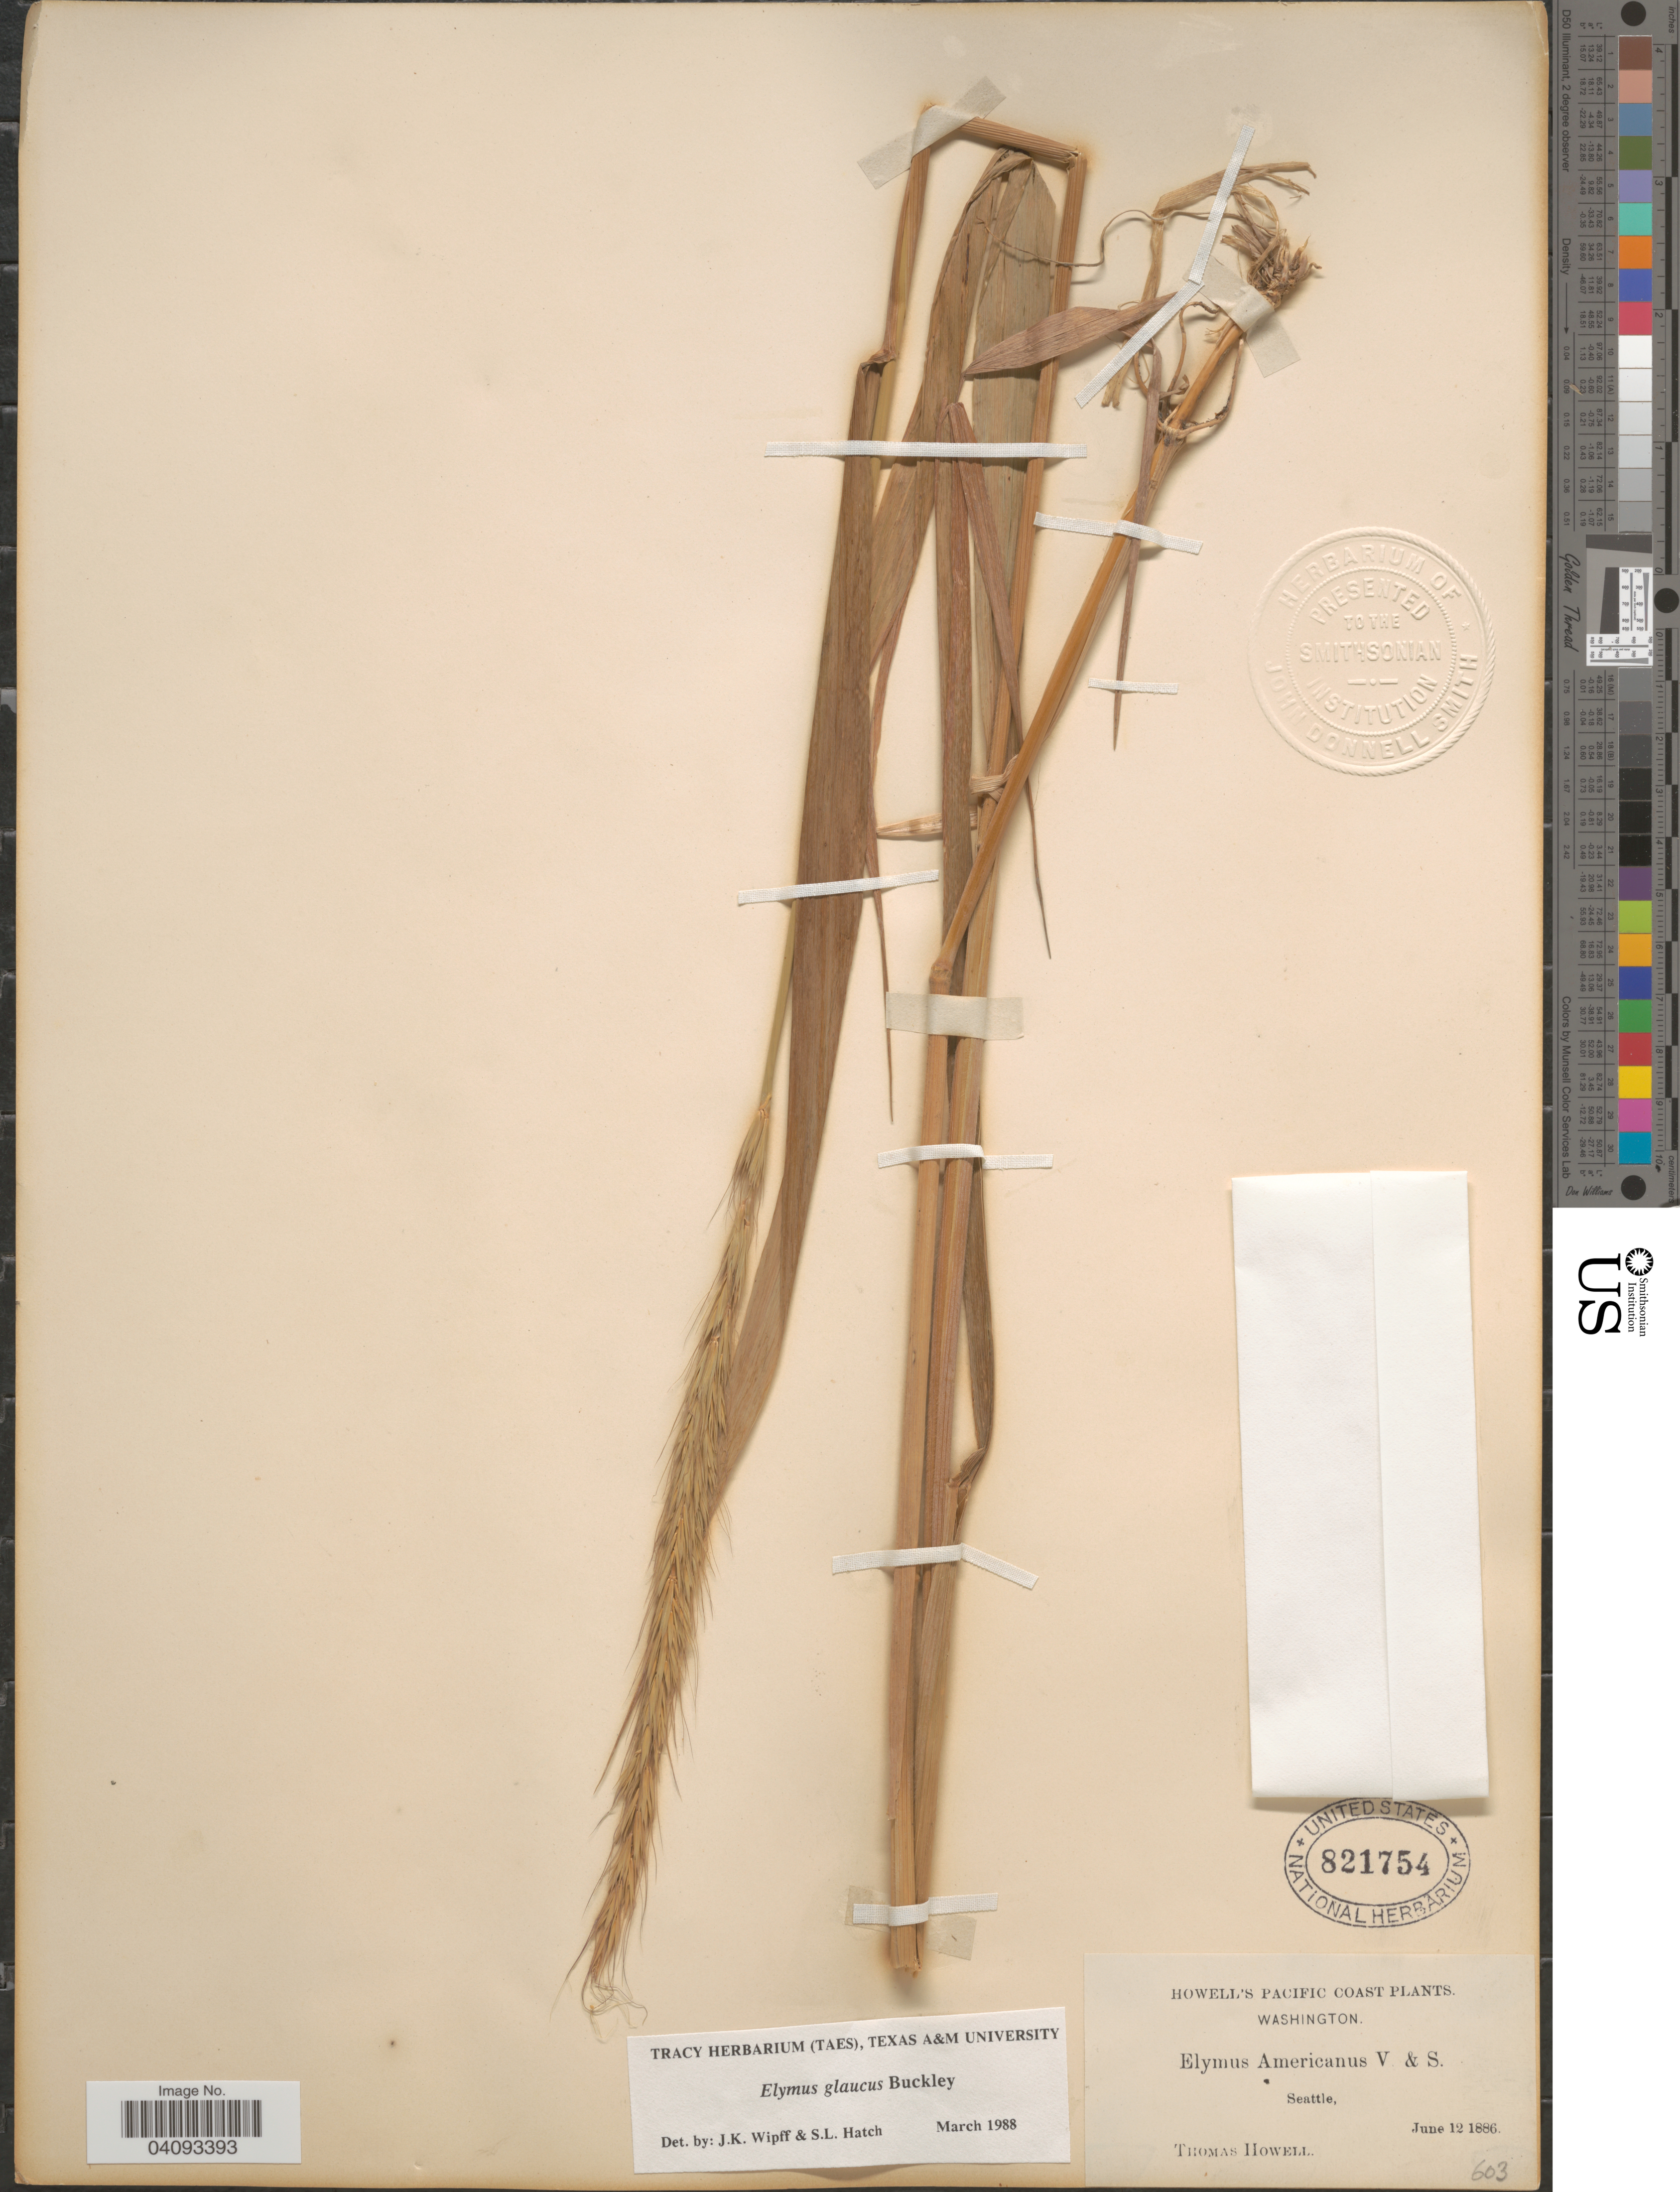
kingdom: Plantae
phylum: Tracheophyta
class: Liliopsida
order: Poales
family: Poaceae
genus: Elymus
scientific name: Elymus glaucus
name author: Buckley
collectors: T. Howell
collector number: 603?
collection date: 1886-06-12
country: United States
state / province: Washington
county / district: King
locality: Pacific Coast. Seattle.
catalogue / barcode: US 821754